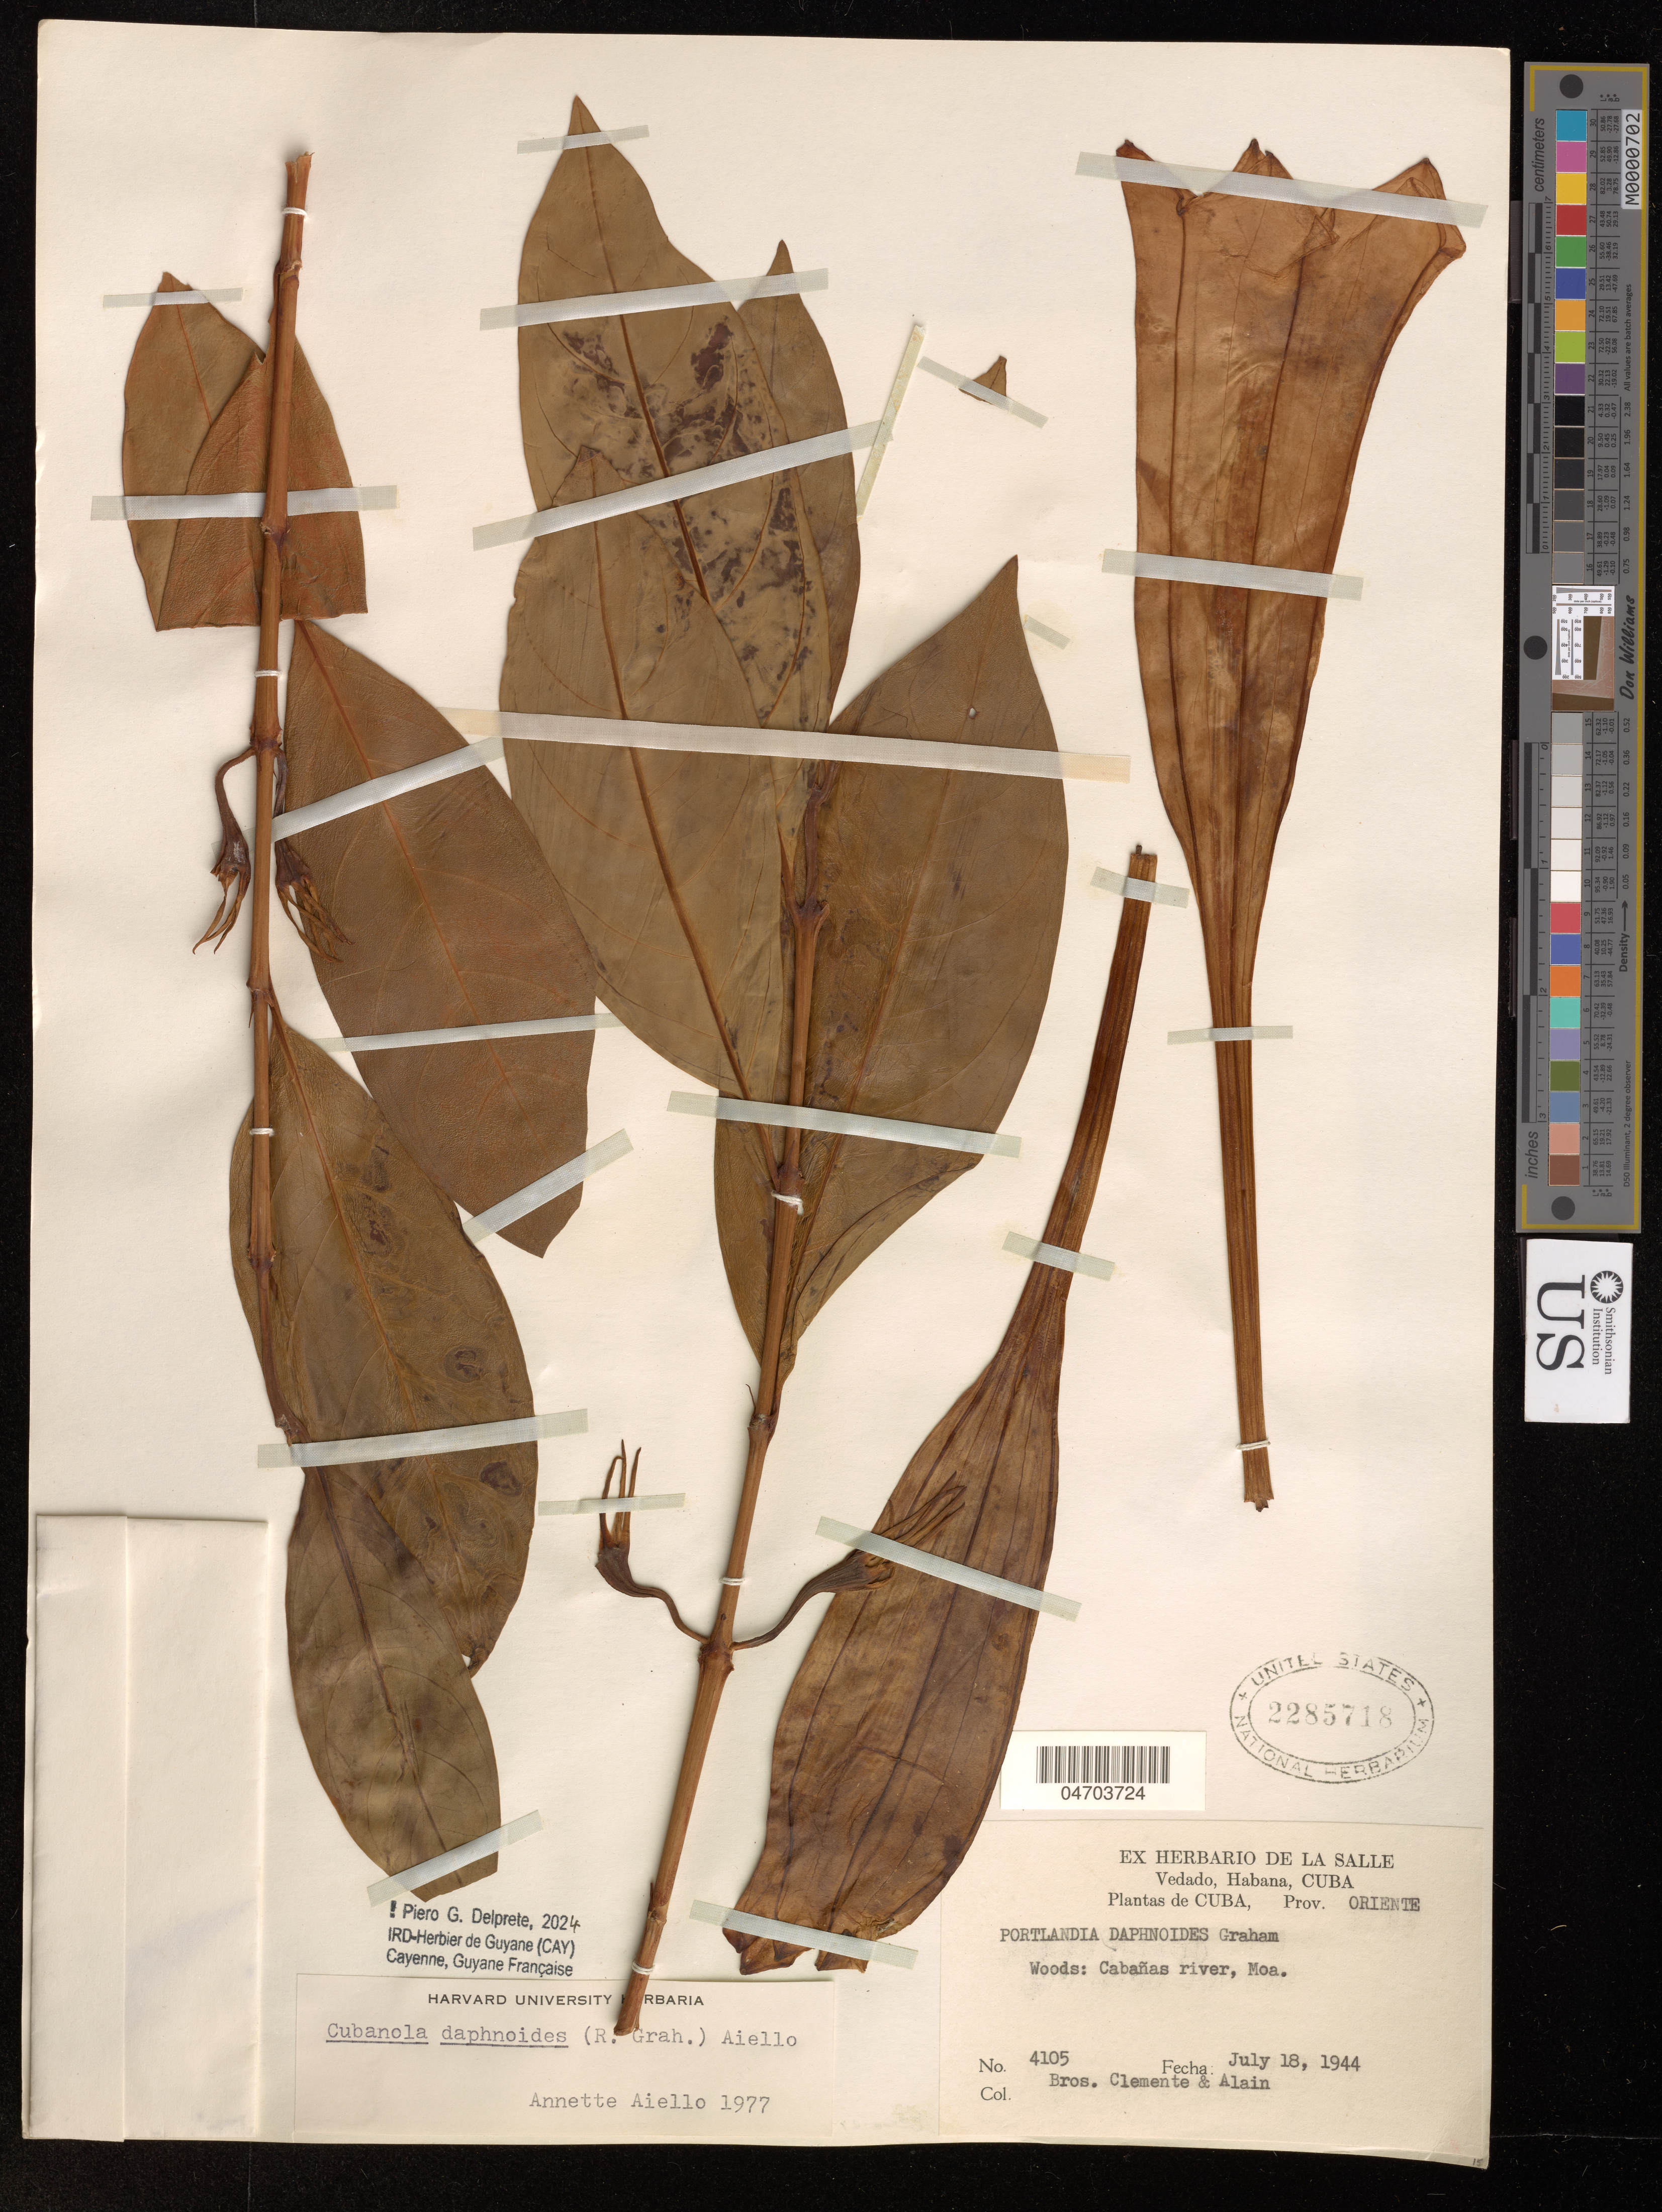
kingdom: Plantae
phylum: Tracheophyta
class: Magnoliopsida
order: Gentianales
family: Rubiaceae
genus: Portlandia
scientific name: Portlandia daphnoides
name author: (Sw.) G. Don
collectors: Bro. Clemente & Alain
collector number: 4105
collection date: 1944-07-18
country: Cuba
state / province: Oriente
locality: Woods: Cabañas river, Moa.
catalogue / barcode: US 2285718